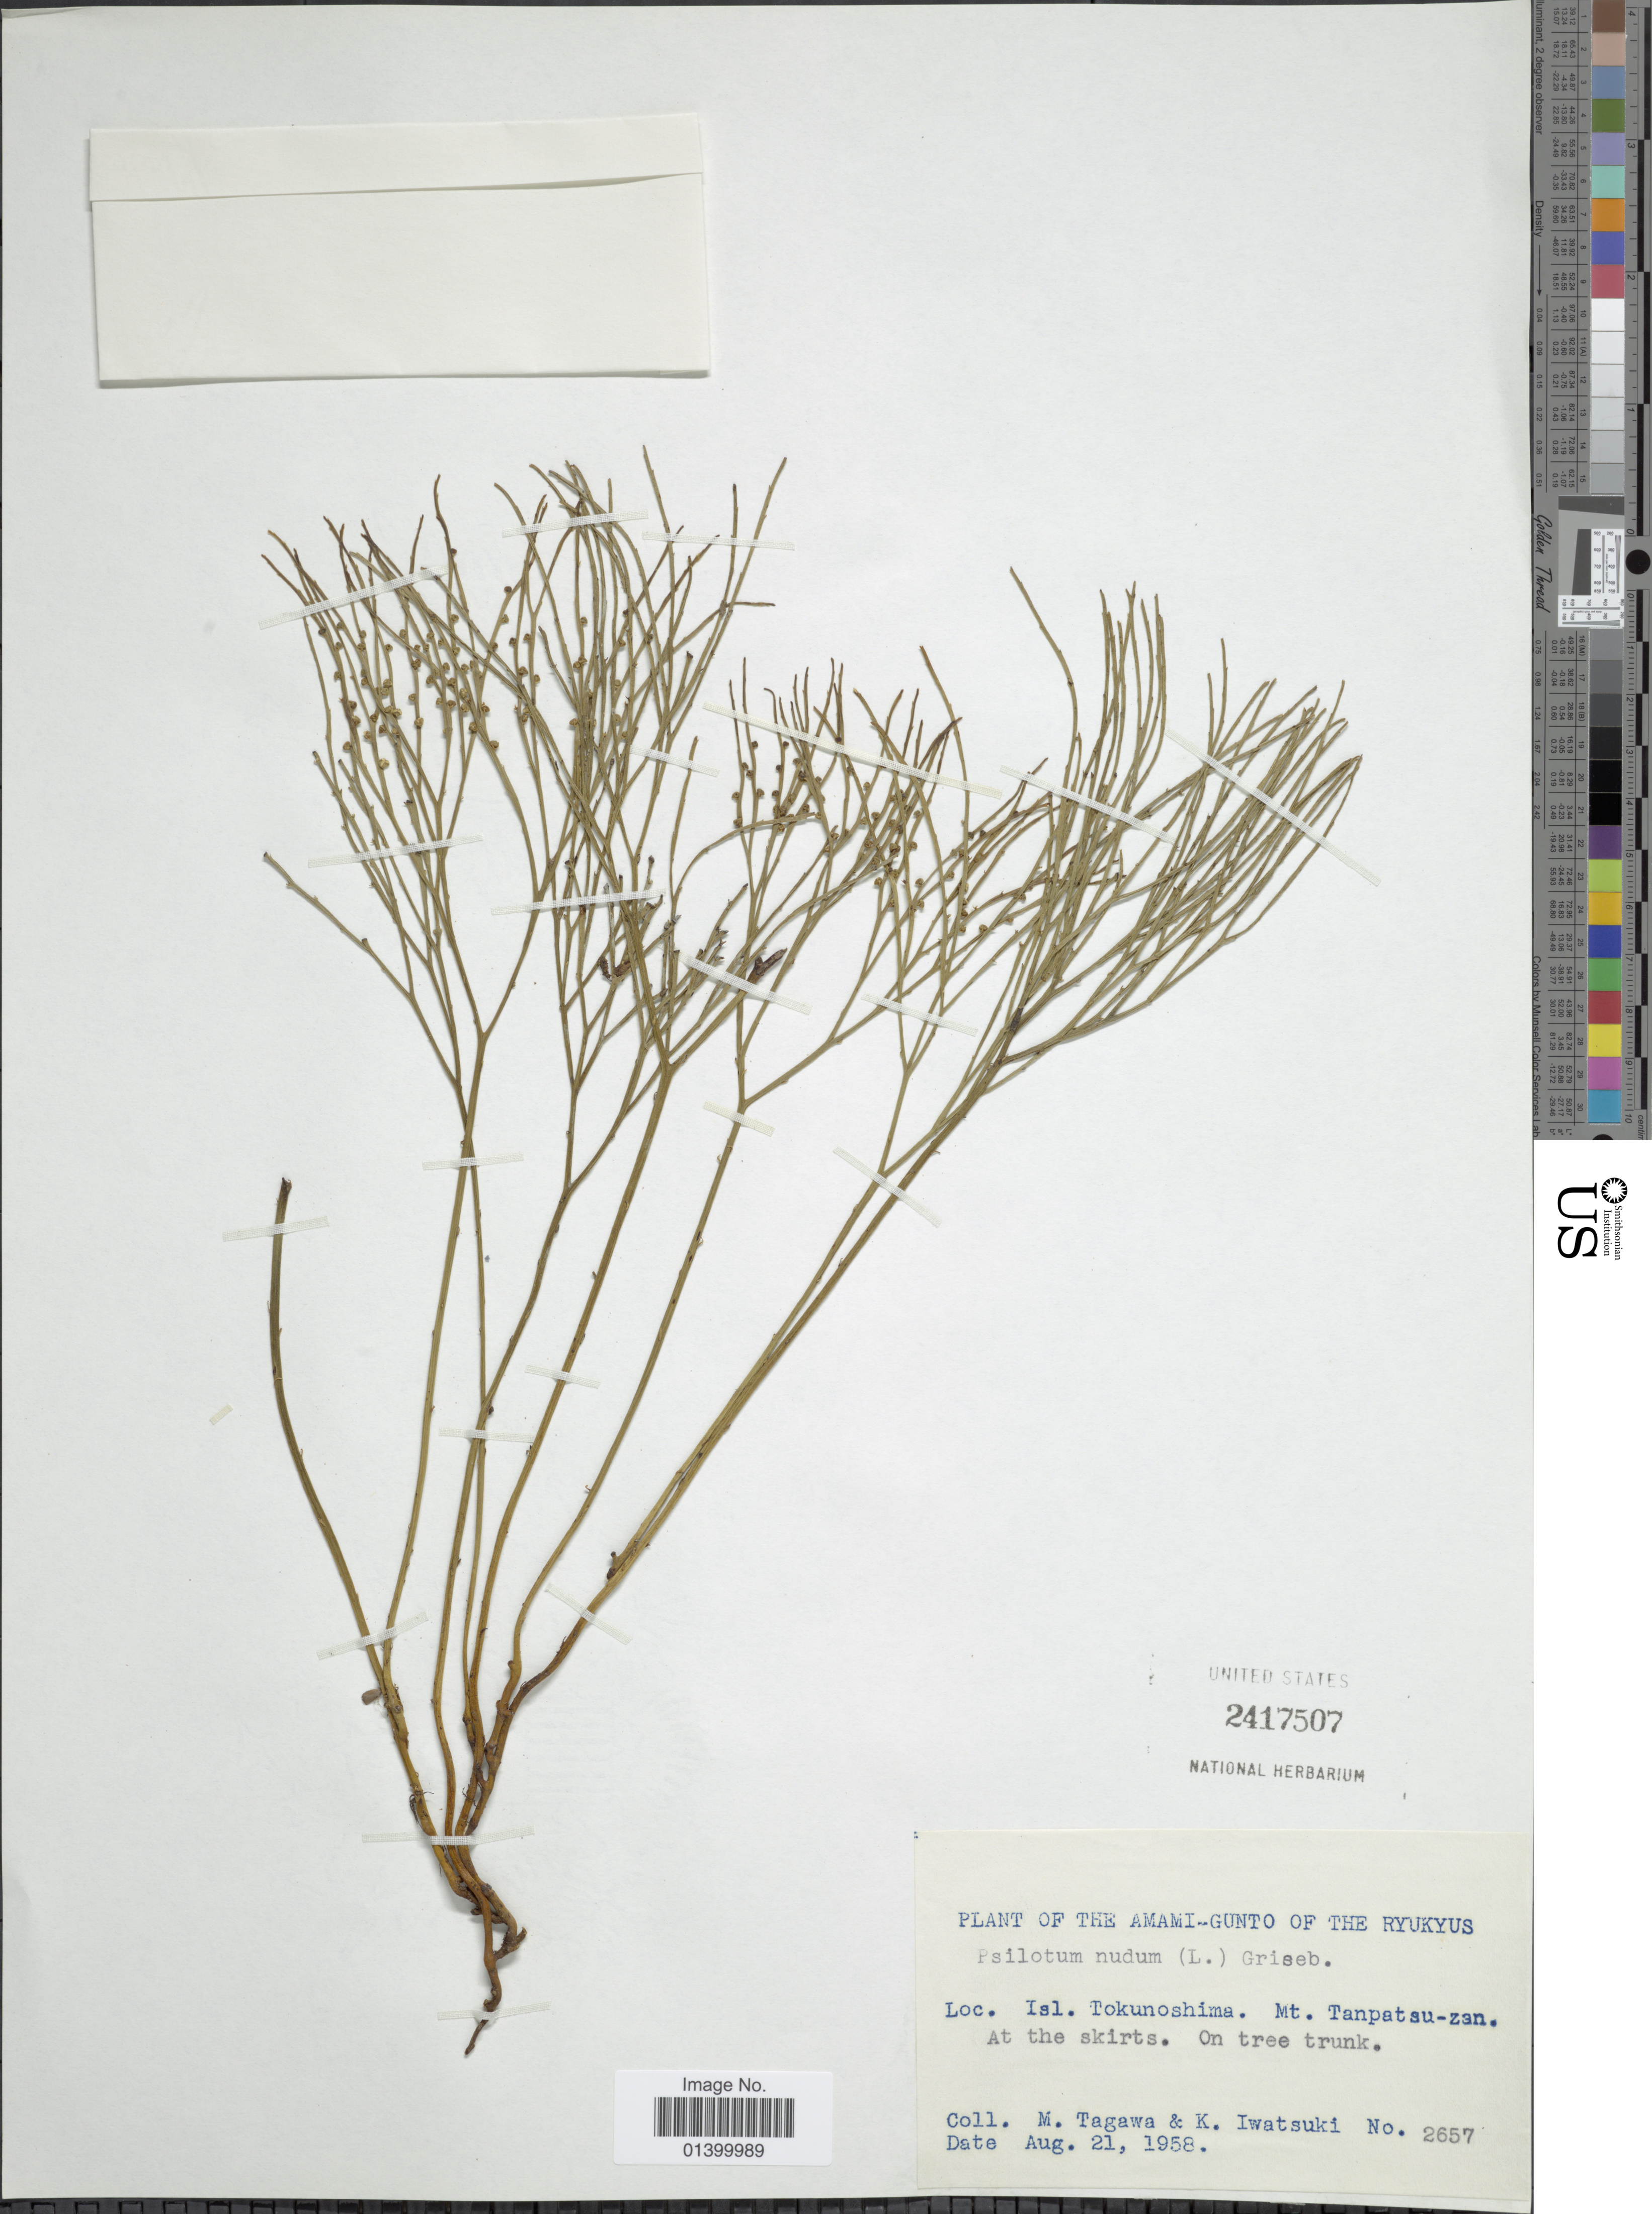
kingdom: Plantae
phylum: Tracheophyta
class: Polypodiopsida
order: Psilotales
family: Psilotaceae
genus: Psilotum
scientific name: Psilotum nudum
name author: (L.) P. Beauv.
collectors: M. Tagawa & K. Iwatsuki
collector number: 2657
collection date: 1958-08-21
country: Japan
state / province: Okinawa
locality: Amami-Gunto of the Ryukyus. Isl. Tokunoshima. Mt. Tanpatsu-zan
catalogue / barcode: US 2417507